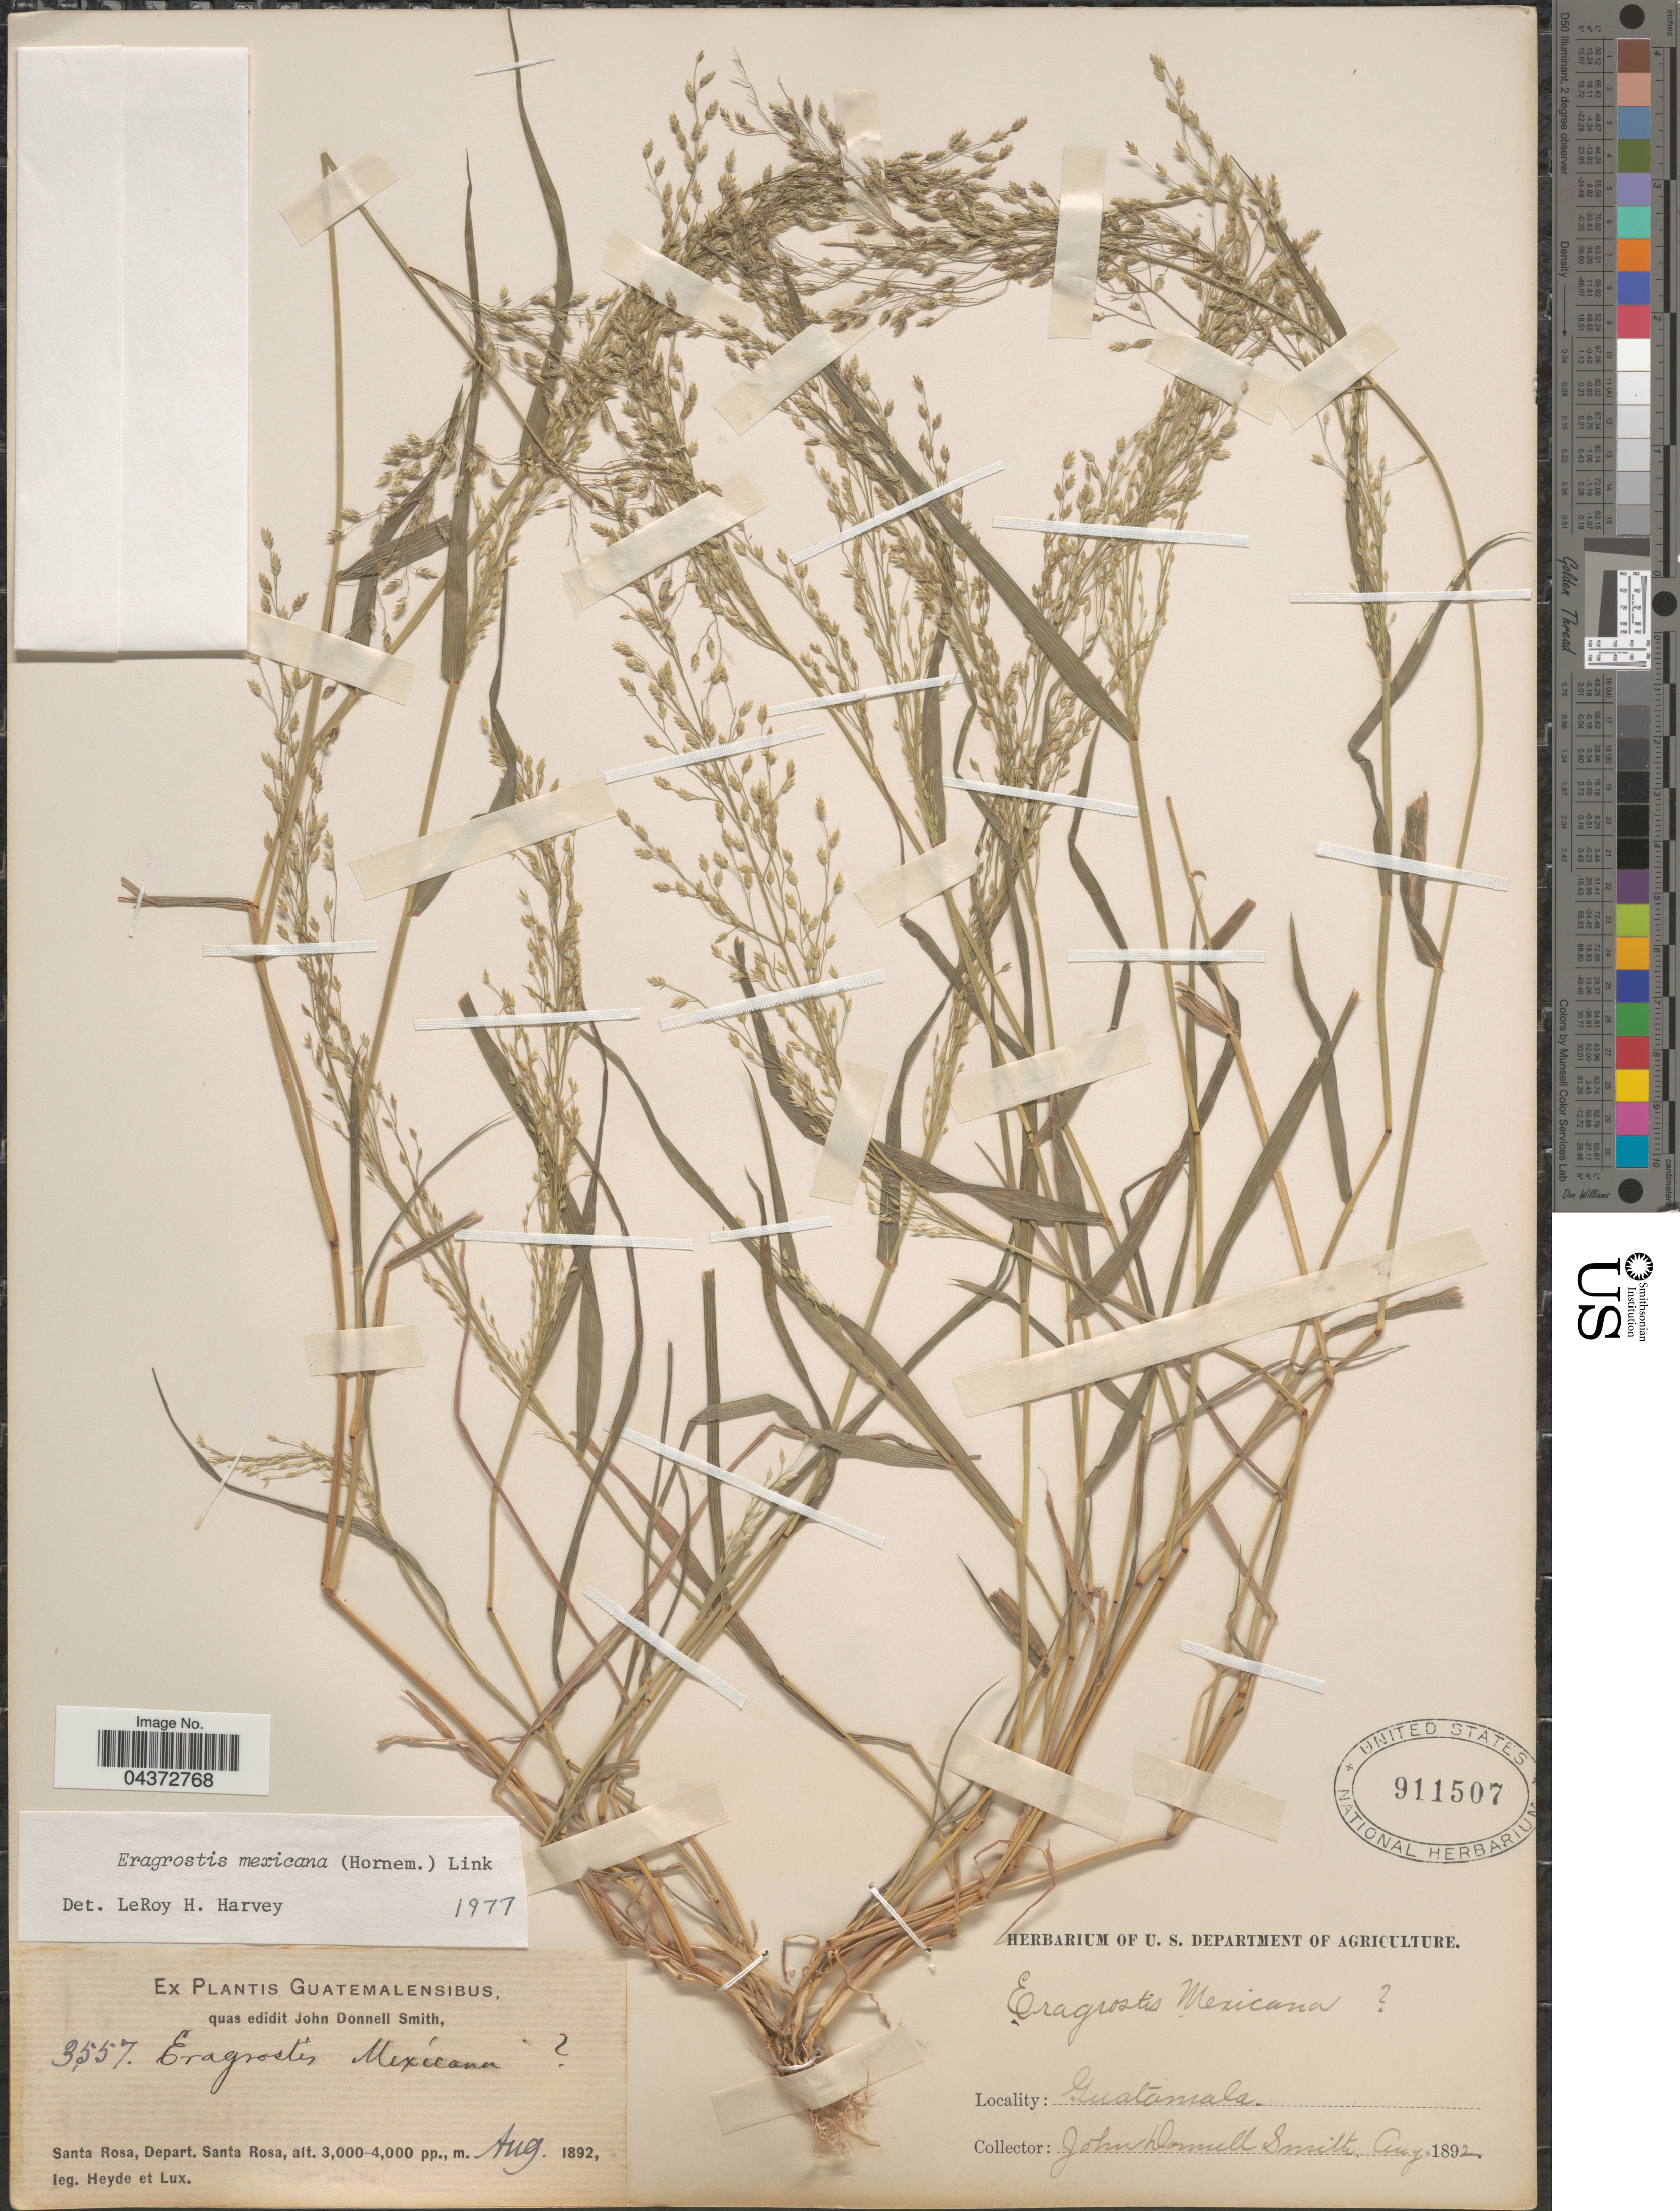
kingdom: Plantae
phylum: Tracheophyta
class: Liliopsida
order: Poales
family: Poaceae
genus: Eragrostis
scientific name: Eragrostis mexicana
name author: (Hornem.) Link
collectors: Heyde, Lux & J. Donnell Smith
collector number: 3557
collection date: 1892-08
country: Guatemala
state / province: Santa Rosa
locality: Santa Rosa, Depart. Santa Rosa.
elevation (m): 914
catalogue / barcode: US 911507